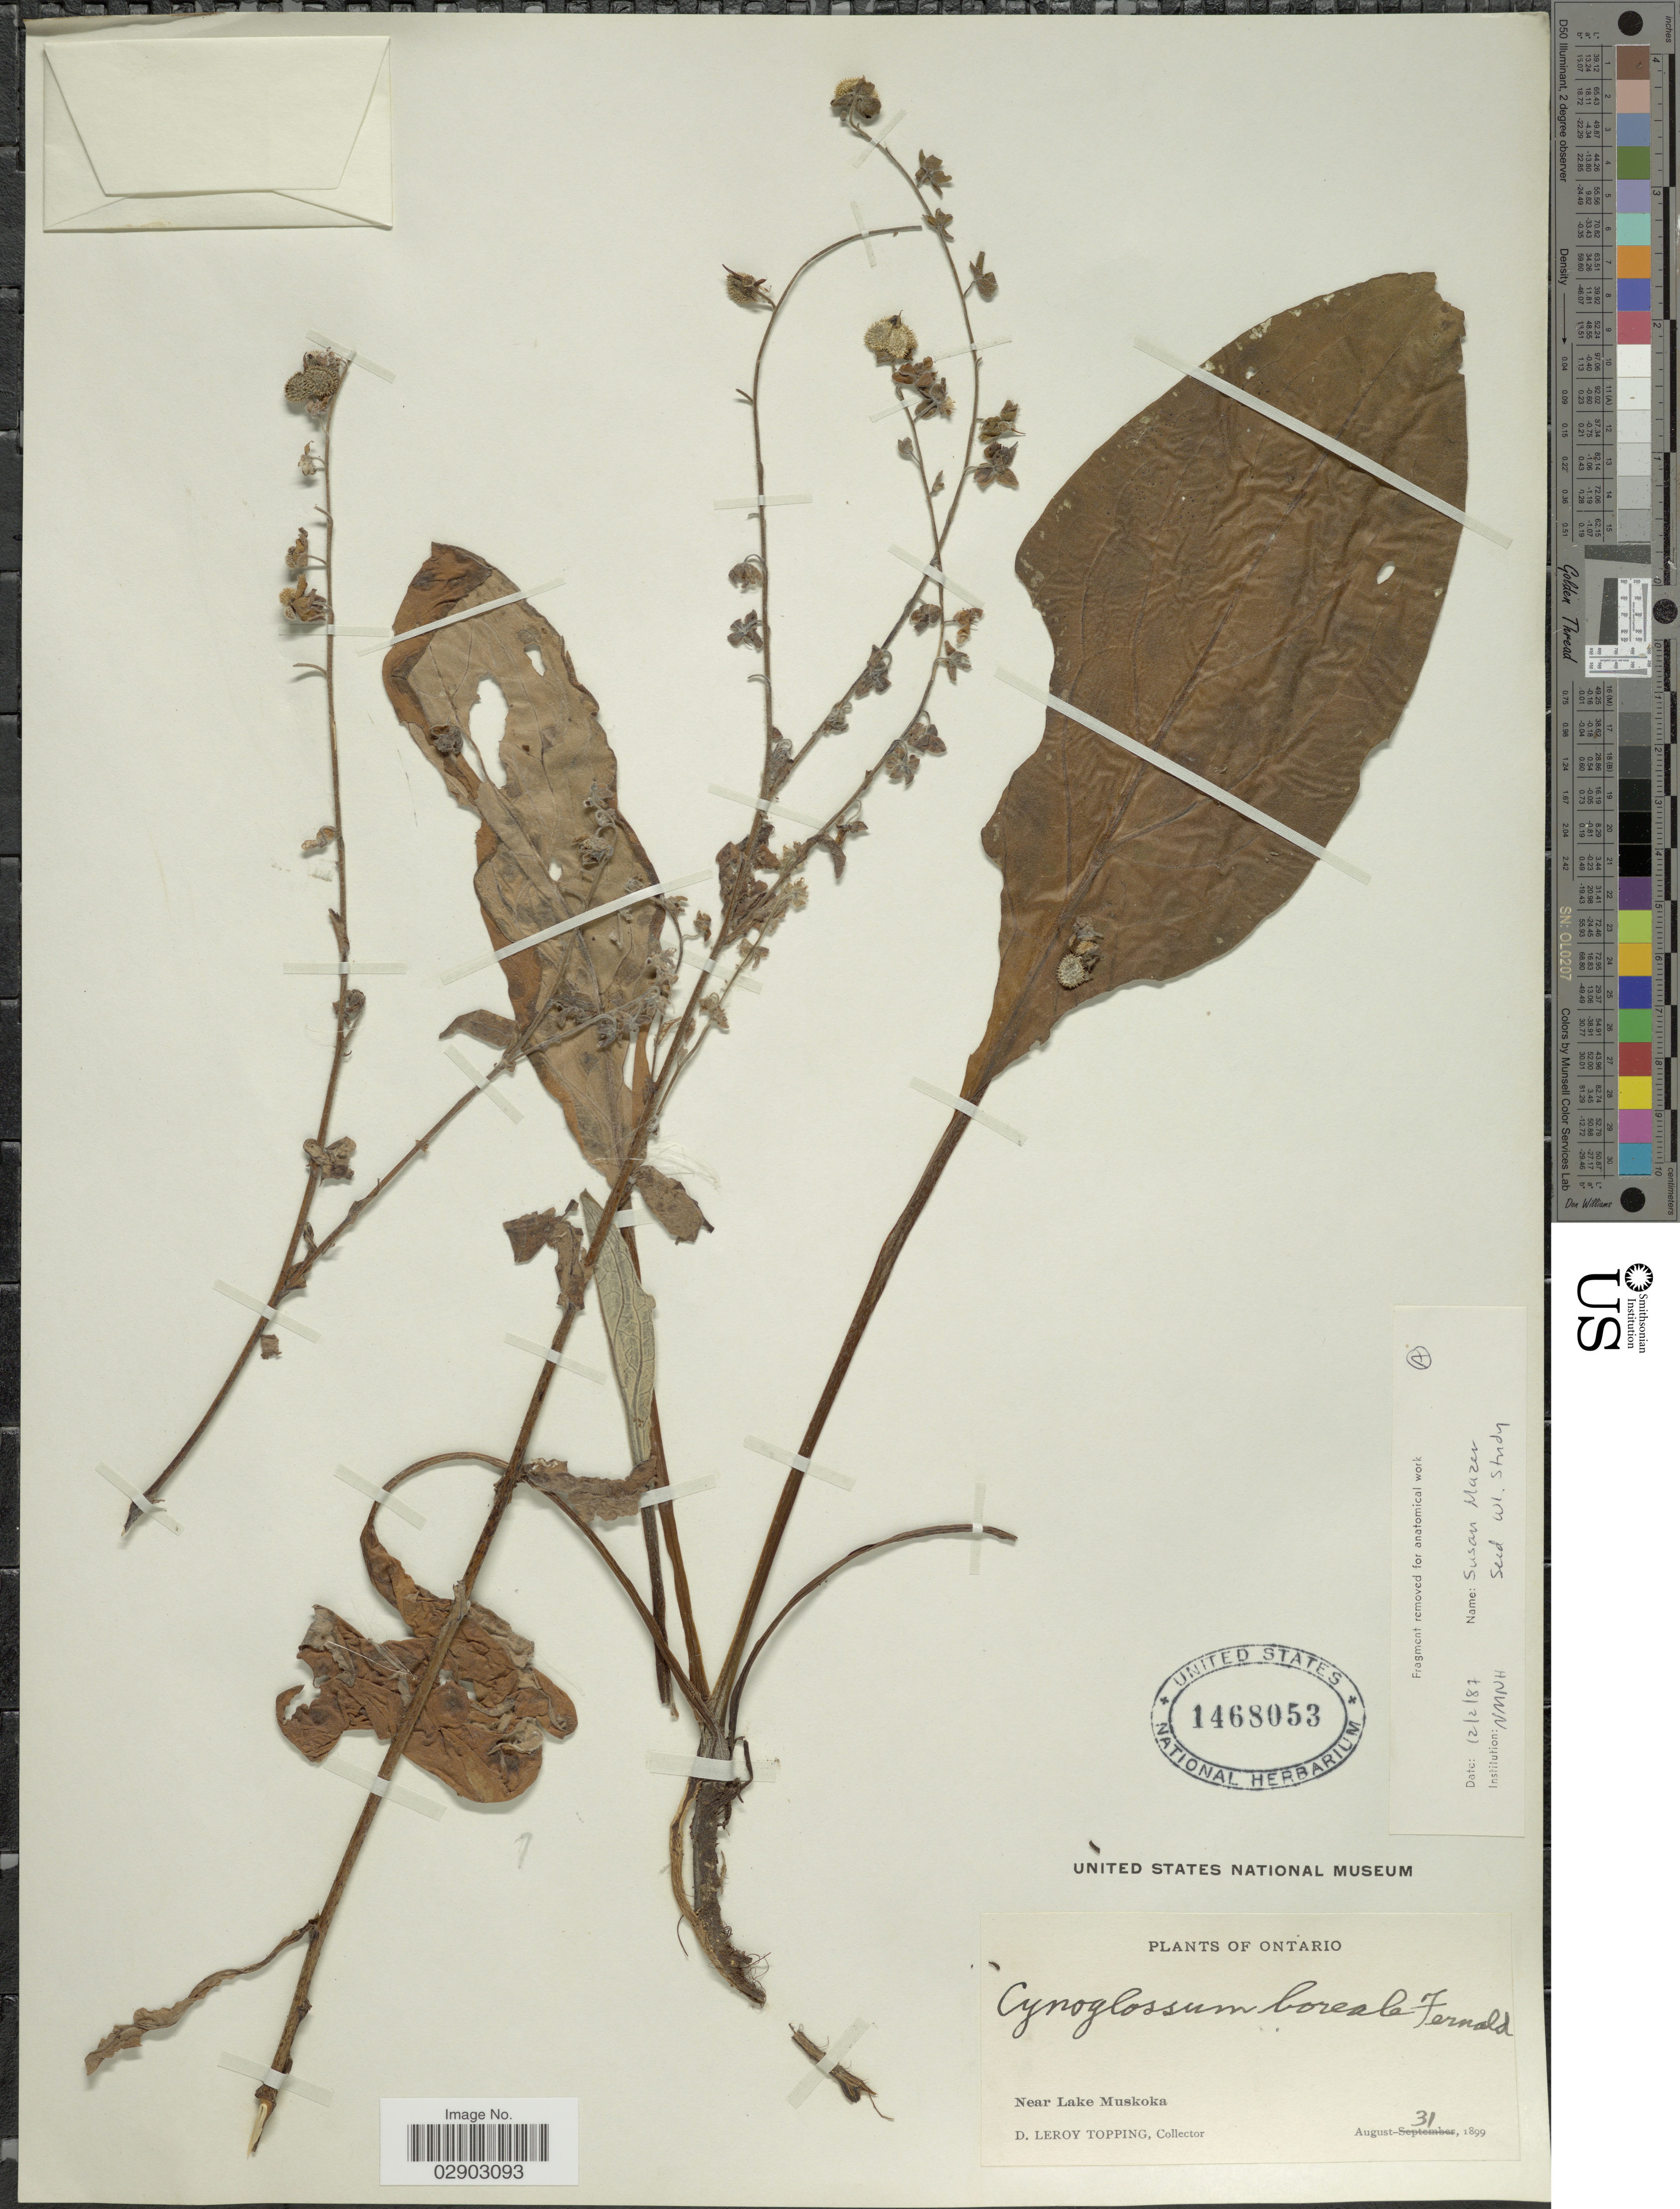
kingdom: Plantae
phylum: Tracheophyta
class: Magnoliopsida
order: Boraginales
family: Boraginaceae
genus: Cynoglossum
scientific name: Cynoglossum boreale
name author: Fernald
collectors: D. L. Topping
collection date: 1899-08-31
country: Canada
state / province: Ontario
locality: Near Lake Muskoka.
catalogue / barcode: US 1468053